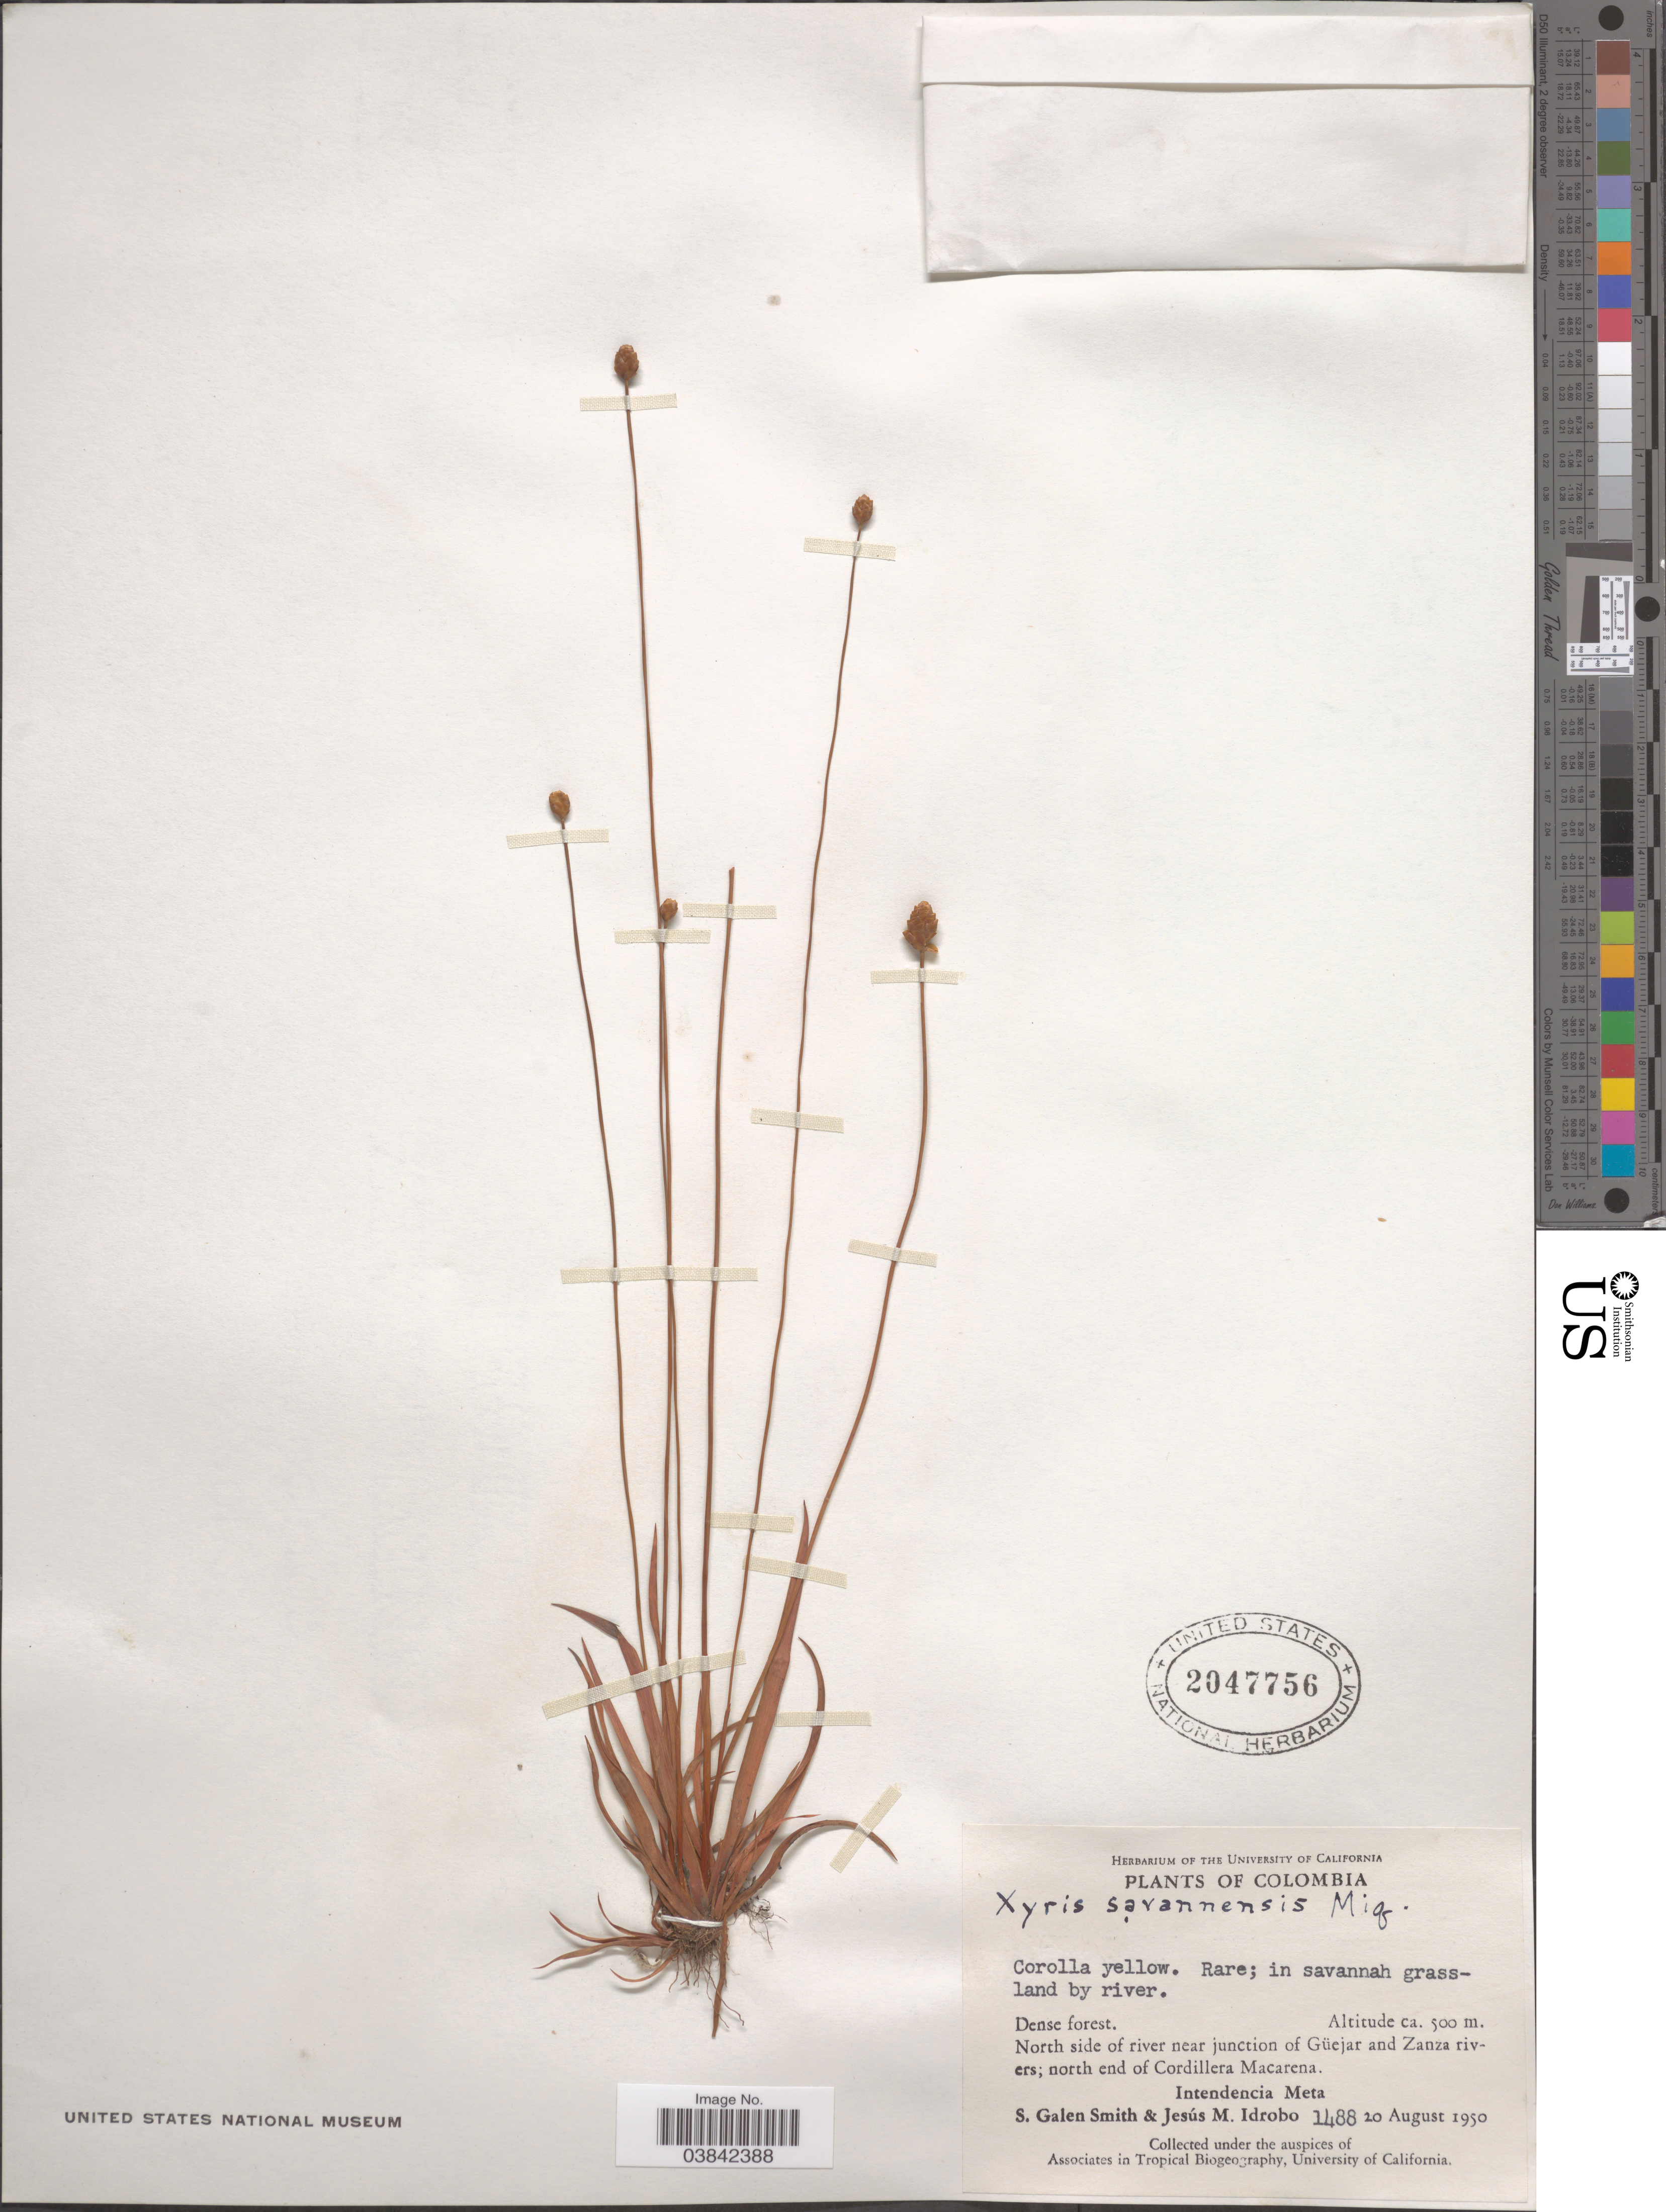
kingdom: Plantae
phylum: Tracheophyta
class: Liliopsida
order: Poales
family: Xyridaceae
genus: Xyris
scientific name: Xyris savanensis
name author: Miq.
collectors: S. G. Smith & J. M. Idrobo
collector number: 1488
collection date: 1950-08-20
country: Colombia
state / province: Meta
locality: North side of river near junction of Güejar and Zanza rivers; north end of Cordillera Macarena. Intendencia Meta.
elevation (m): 500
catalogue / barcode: US 2047756